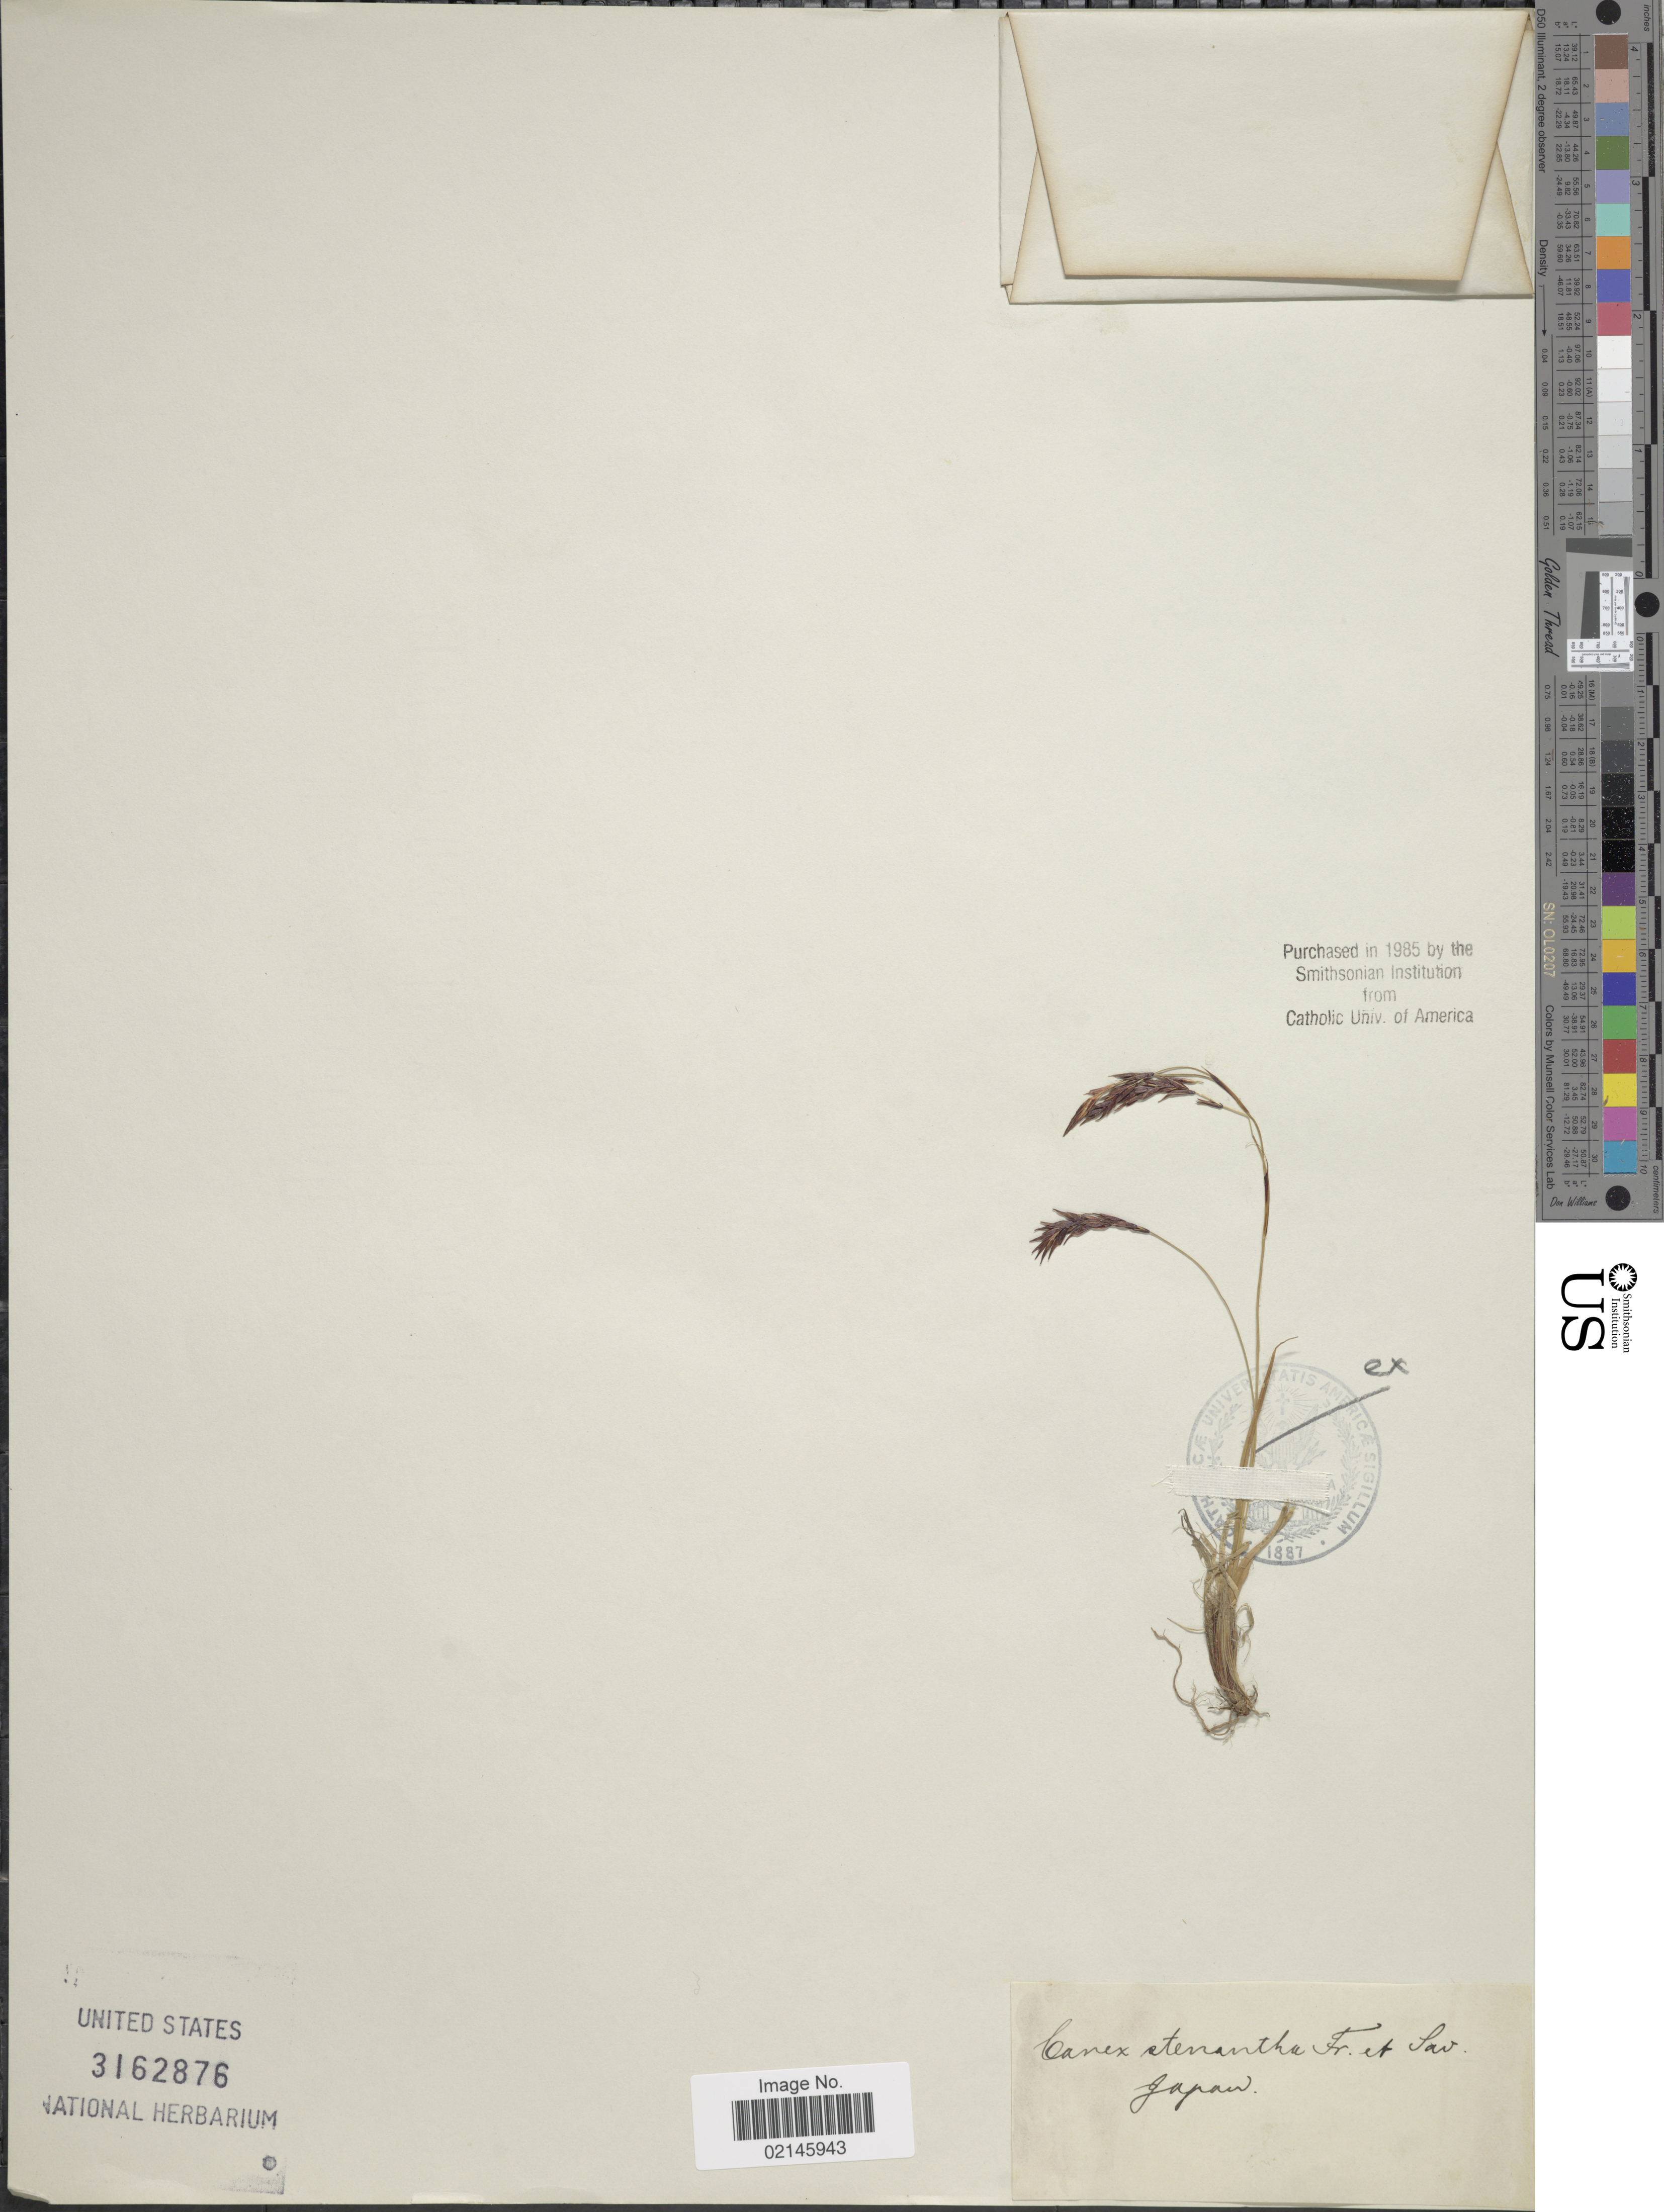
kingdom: Plantae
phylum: Tracheophyta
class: Liliopsida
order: Poales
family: Cyperaceae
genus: Carex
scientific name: Carex stenantha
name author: Franch. & Sav.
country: Japan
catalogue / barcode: US 3162876